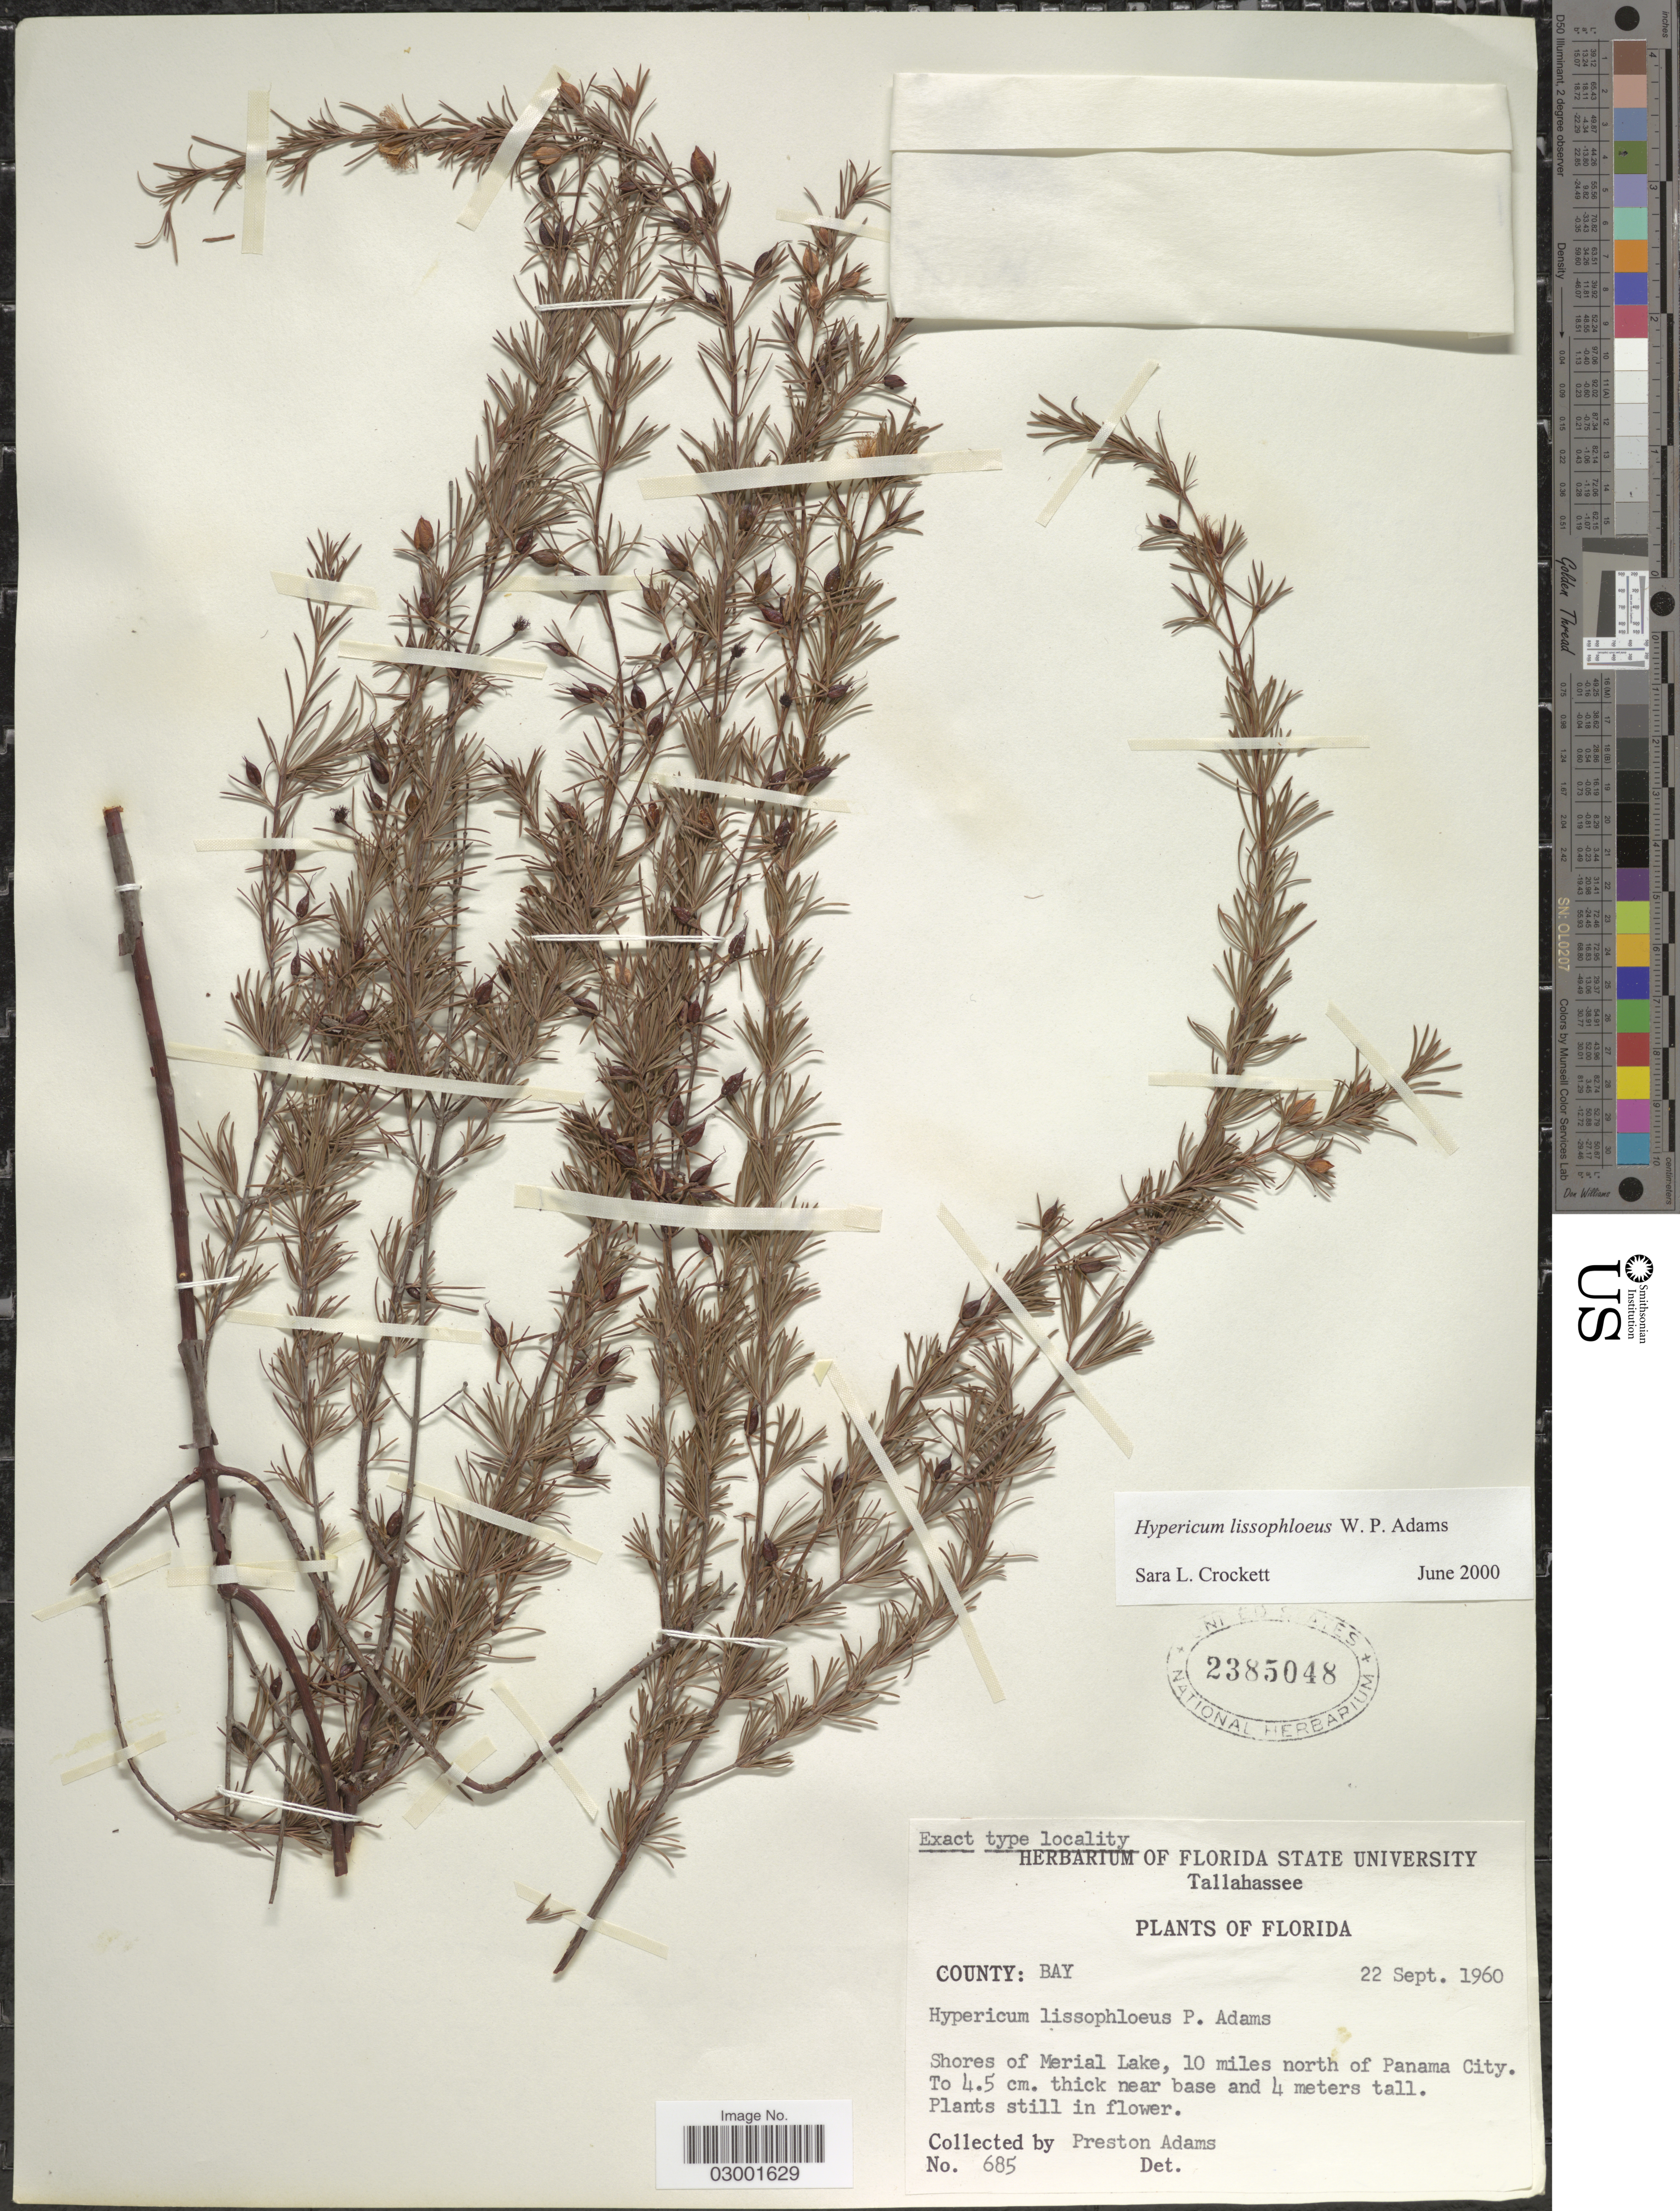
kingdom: Plantae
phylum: Tracheophyta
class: Magnoliopsida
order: Malpighiales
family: Hypericaceae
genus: Hypericum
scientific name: Hypericum lissophloeus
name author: W.P. Adams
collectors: P. Adams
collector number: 685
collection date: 1960-09-22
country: United States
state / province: Florida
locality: County: Bay. Shores of Merical Lake, 10 miles north of Panama City.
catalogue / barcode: US 2385048